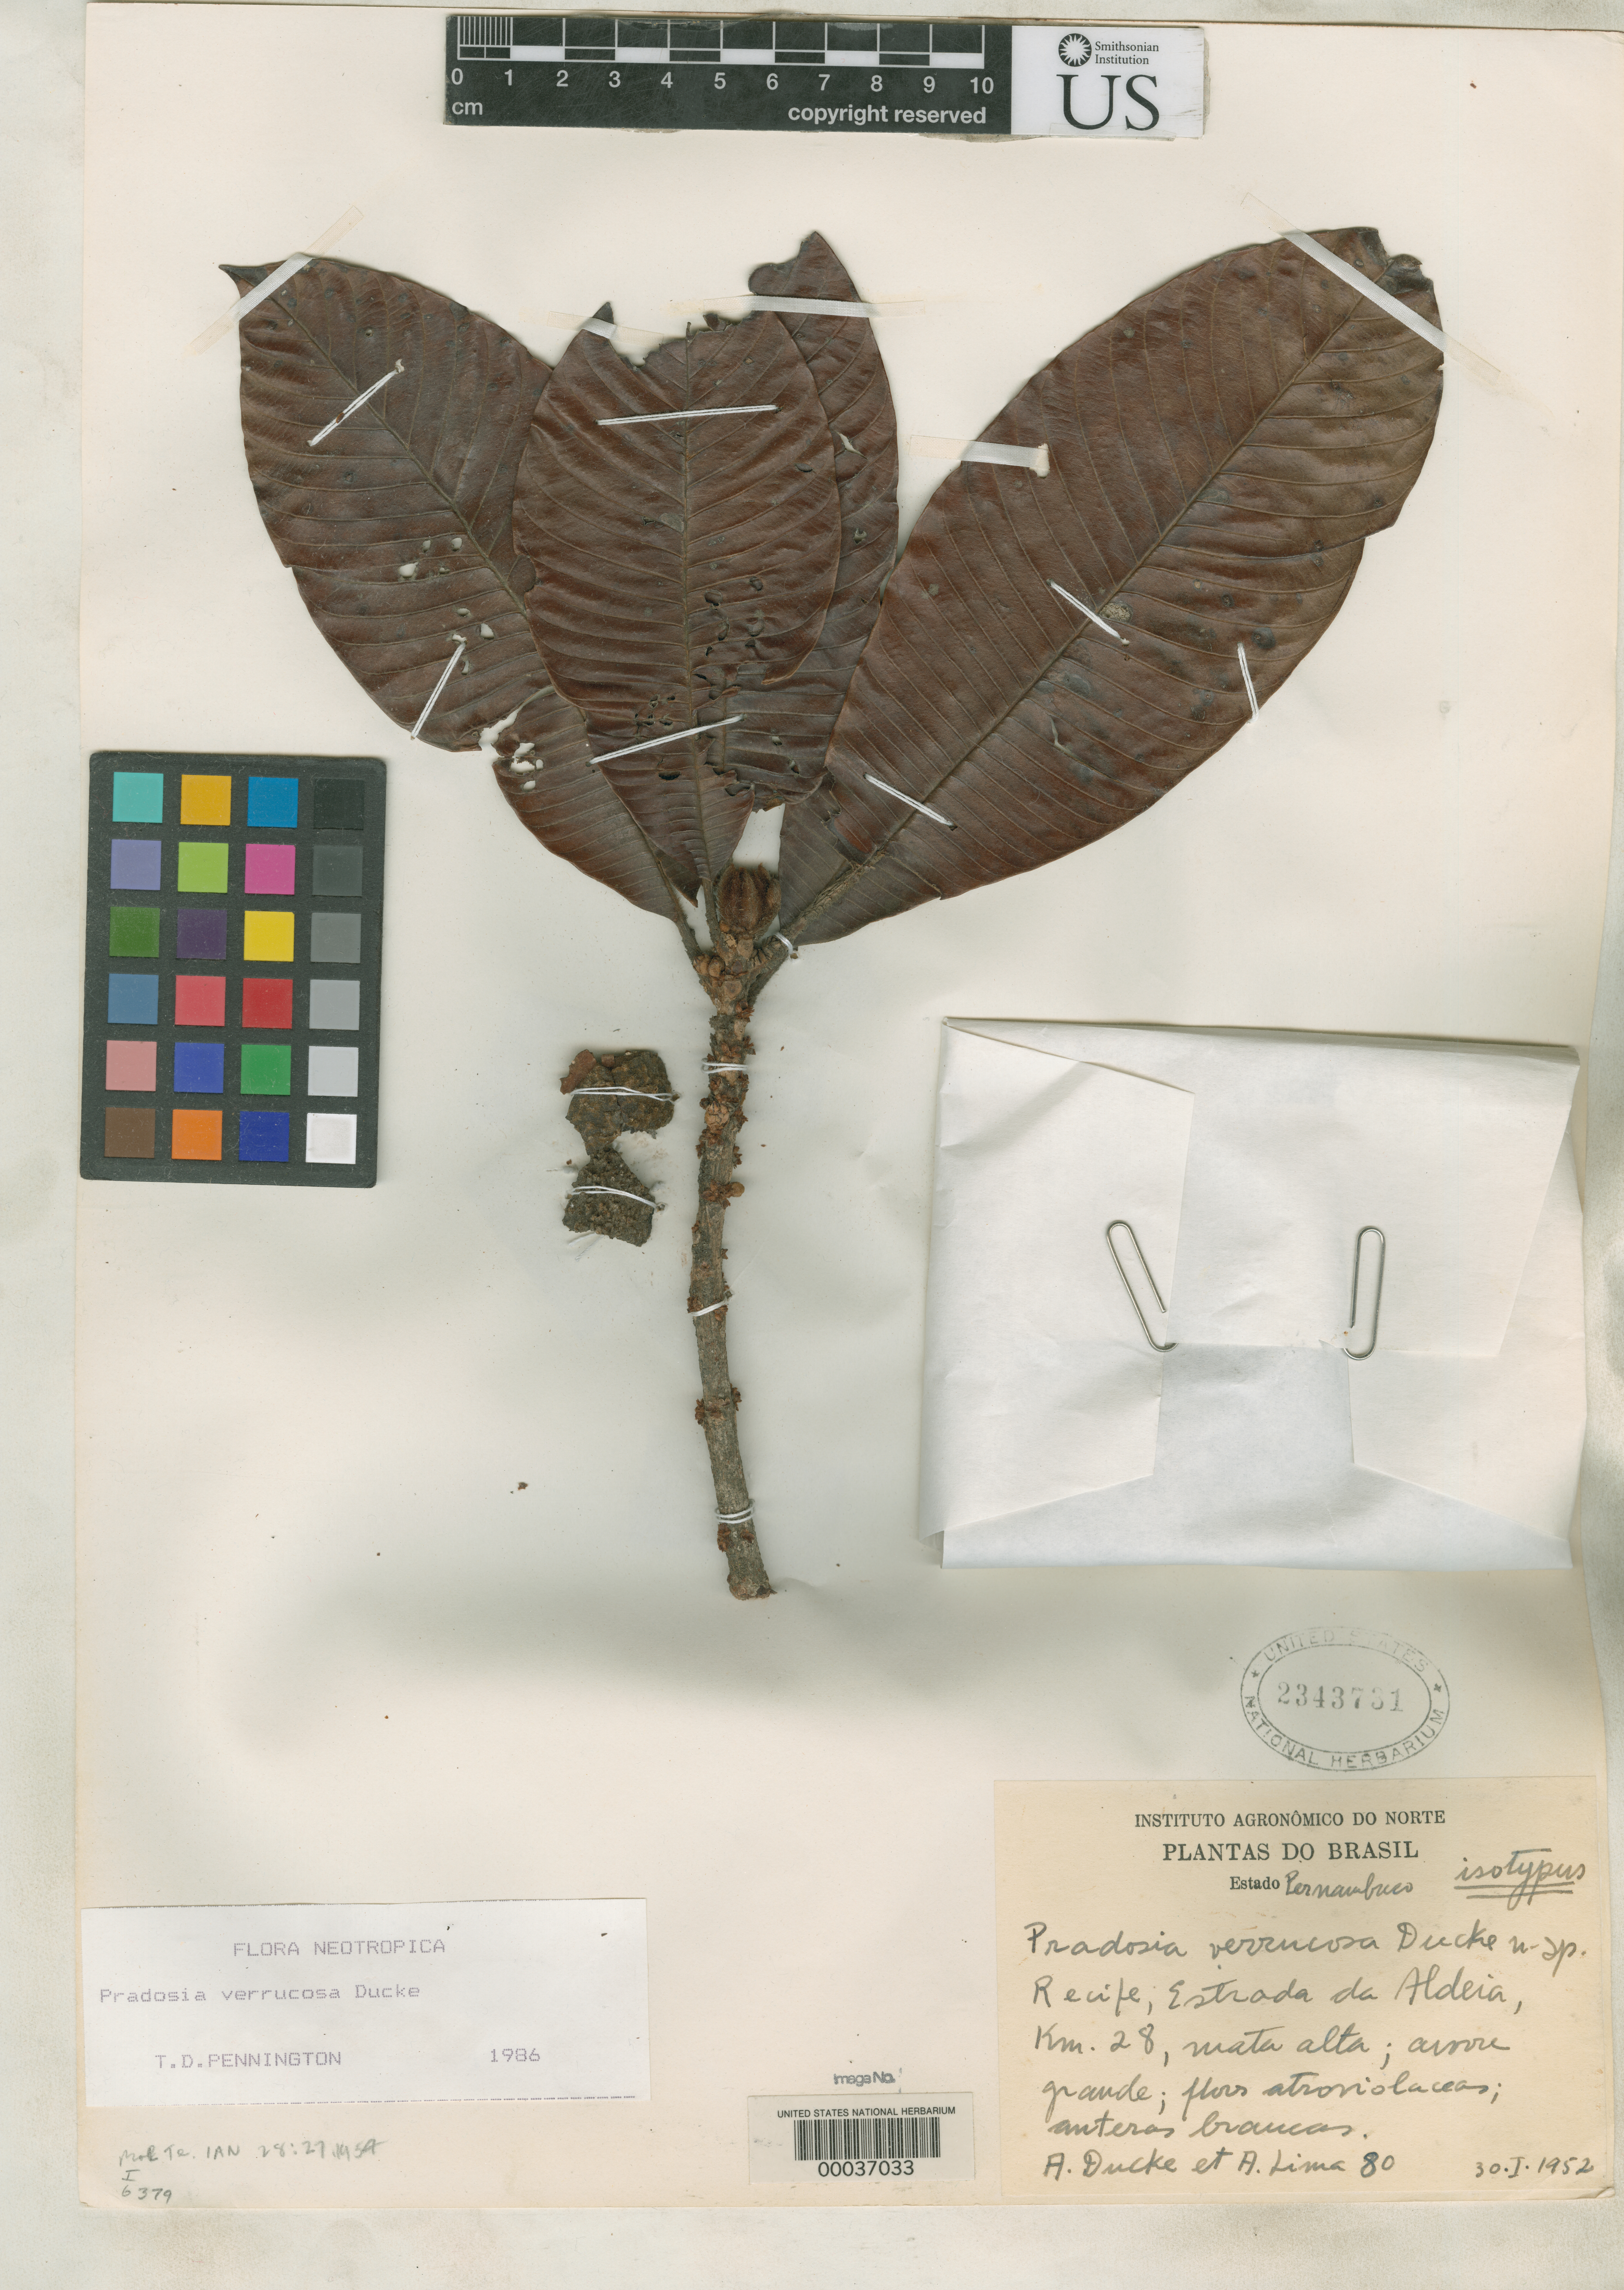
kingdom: Plantae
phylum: Tracheophyta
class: Magnoliopsida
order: Ericales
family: Sapotaceae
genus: Pradosia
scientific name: Pradosia verrucosa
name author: Ducke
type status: Isotype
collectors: A. Ducke & A. Lima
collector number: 80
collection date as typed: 30 Jan 1952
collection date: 1952-01-30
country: Brazil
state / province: Pernambuco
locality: Recife.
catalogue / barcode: US 2343731